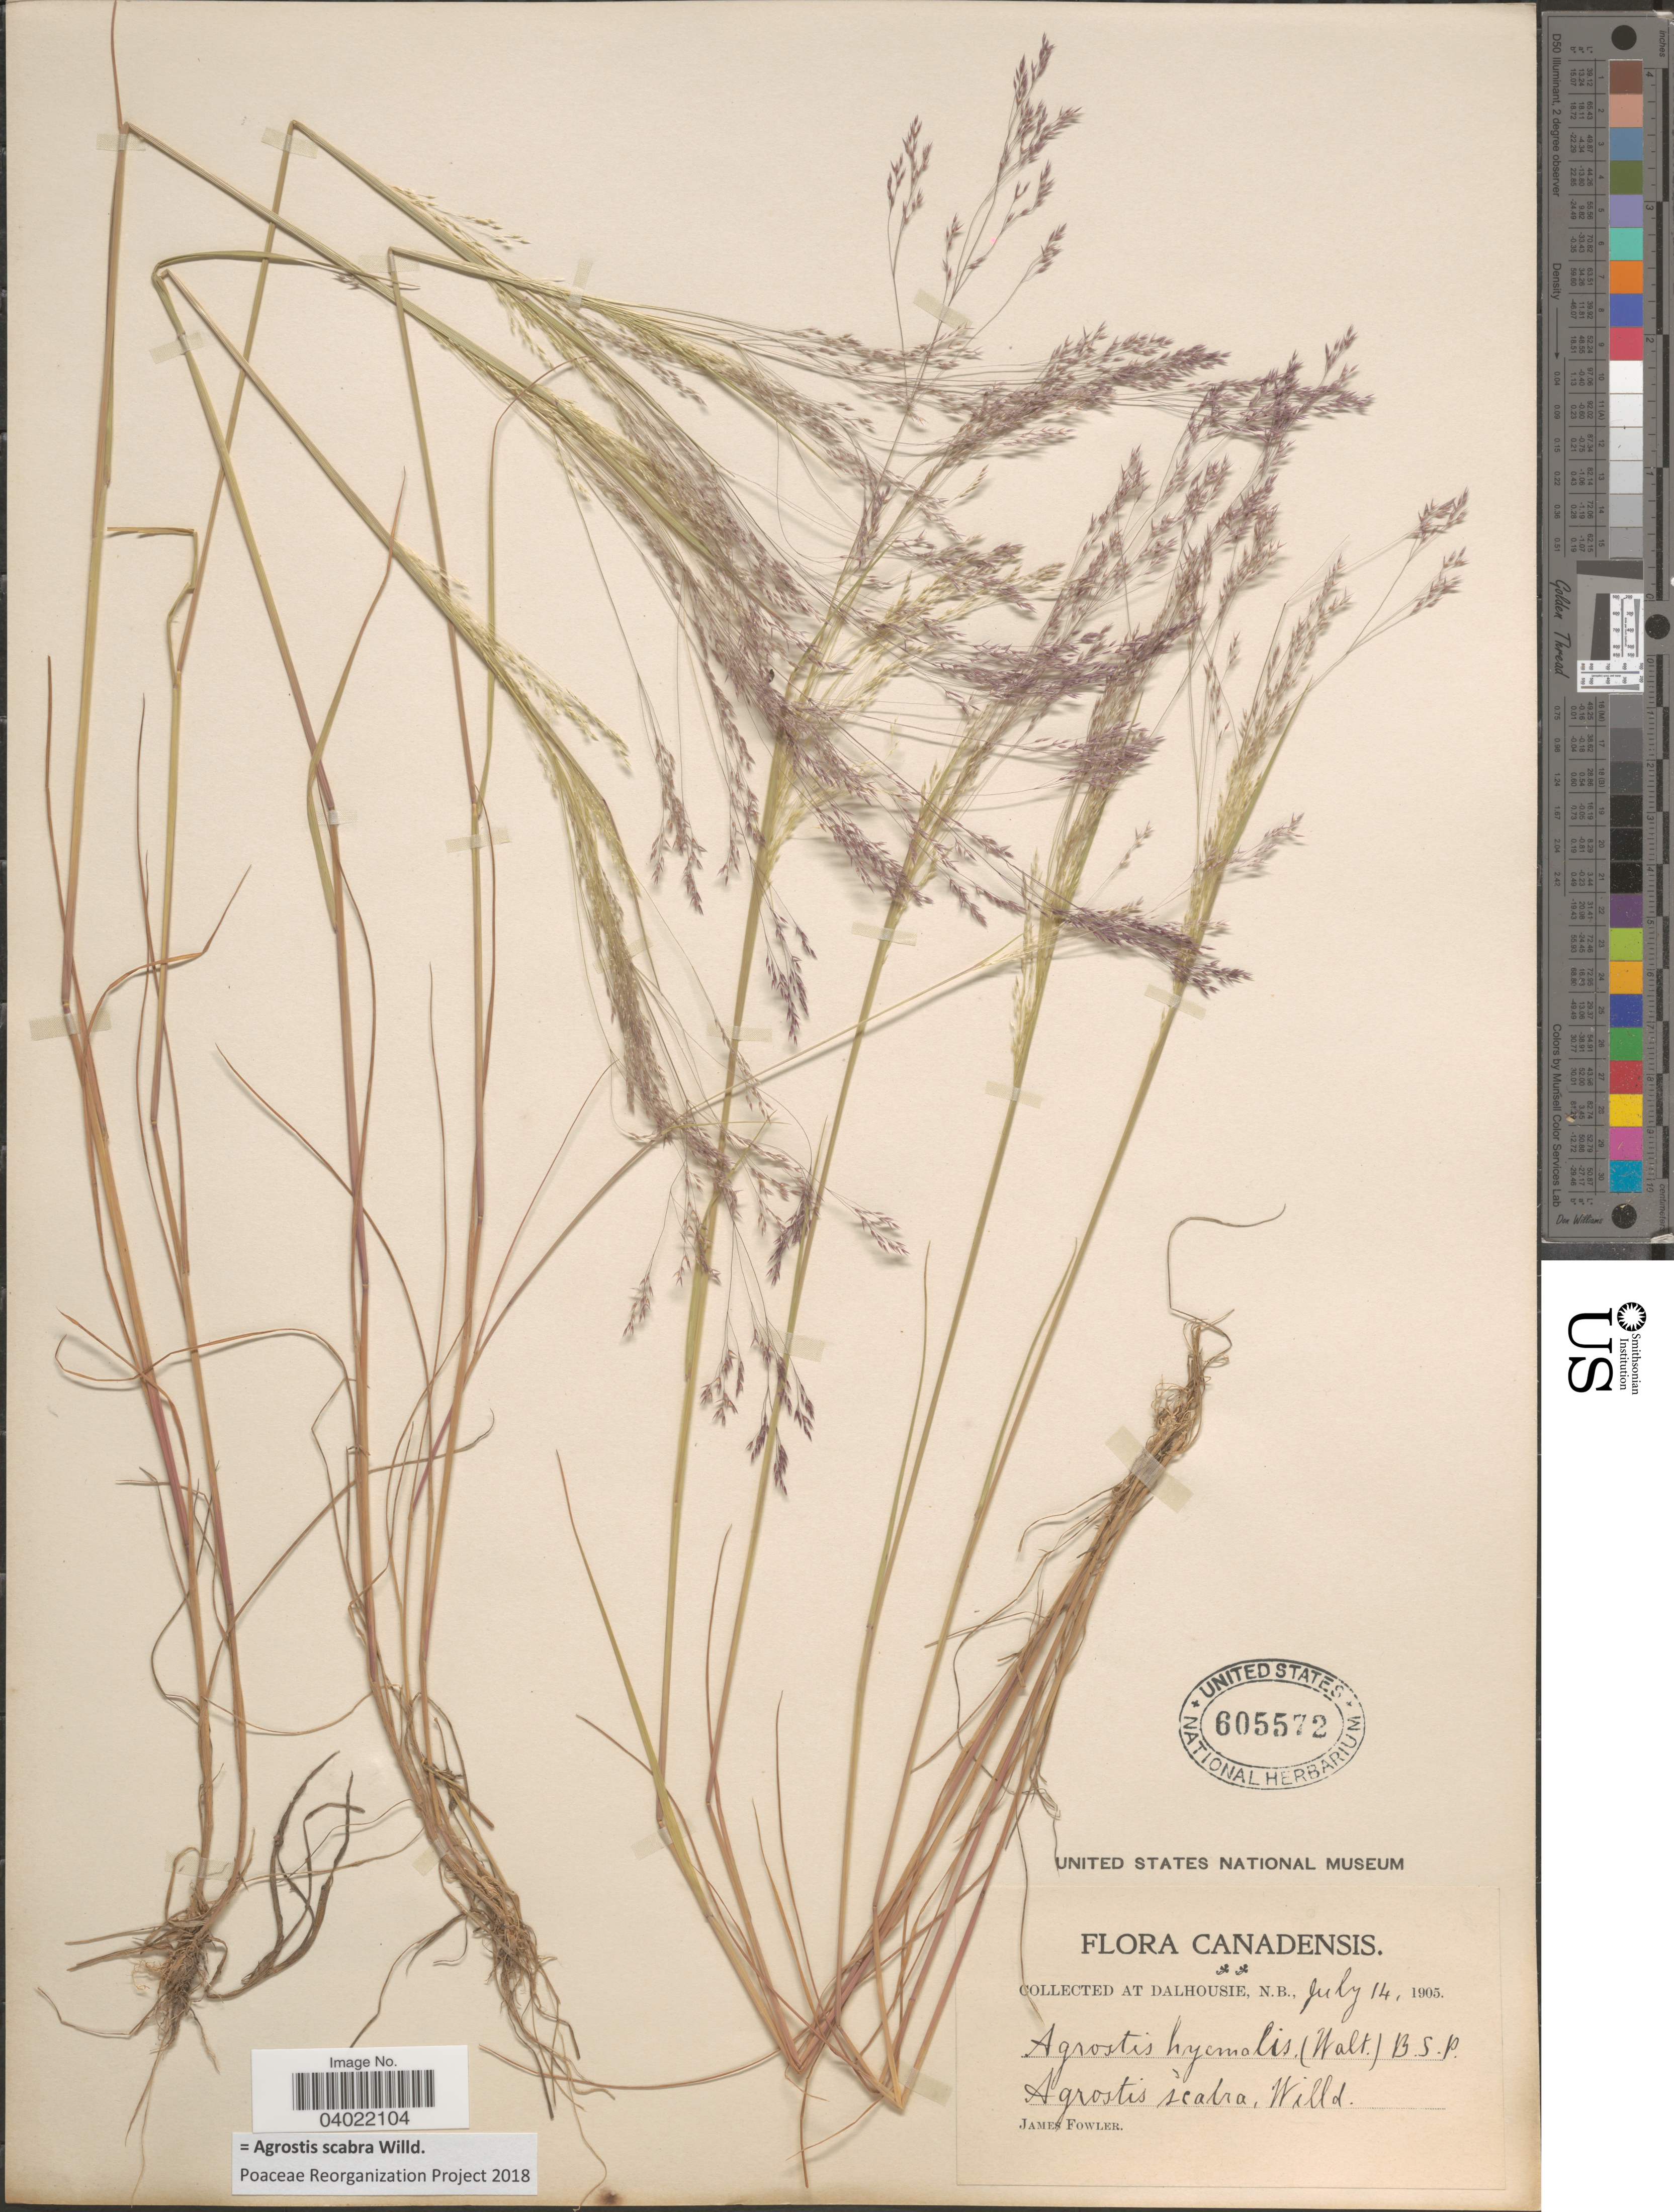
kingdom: Plantae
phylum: Tracheophyta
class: Liliopsida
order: Poales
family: Poaceae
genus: Agrostis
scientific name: Agrostis scabra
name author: Willd.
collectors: J. P. Fowler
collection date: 1905-07-14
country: Canada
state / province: New Brunswick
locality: Dalhousie.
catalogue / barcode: US 605572